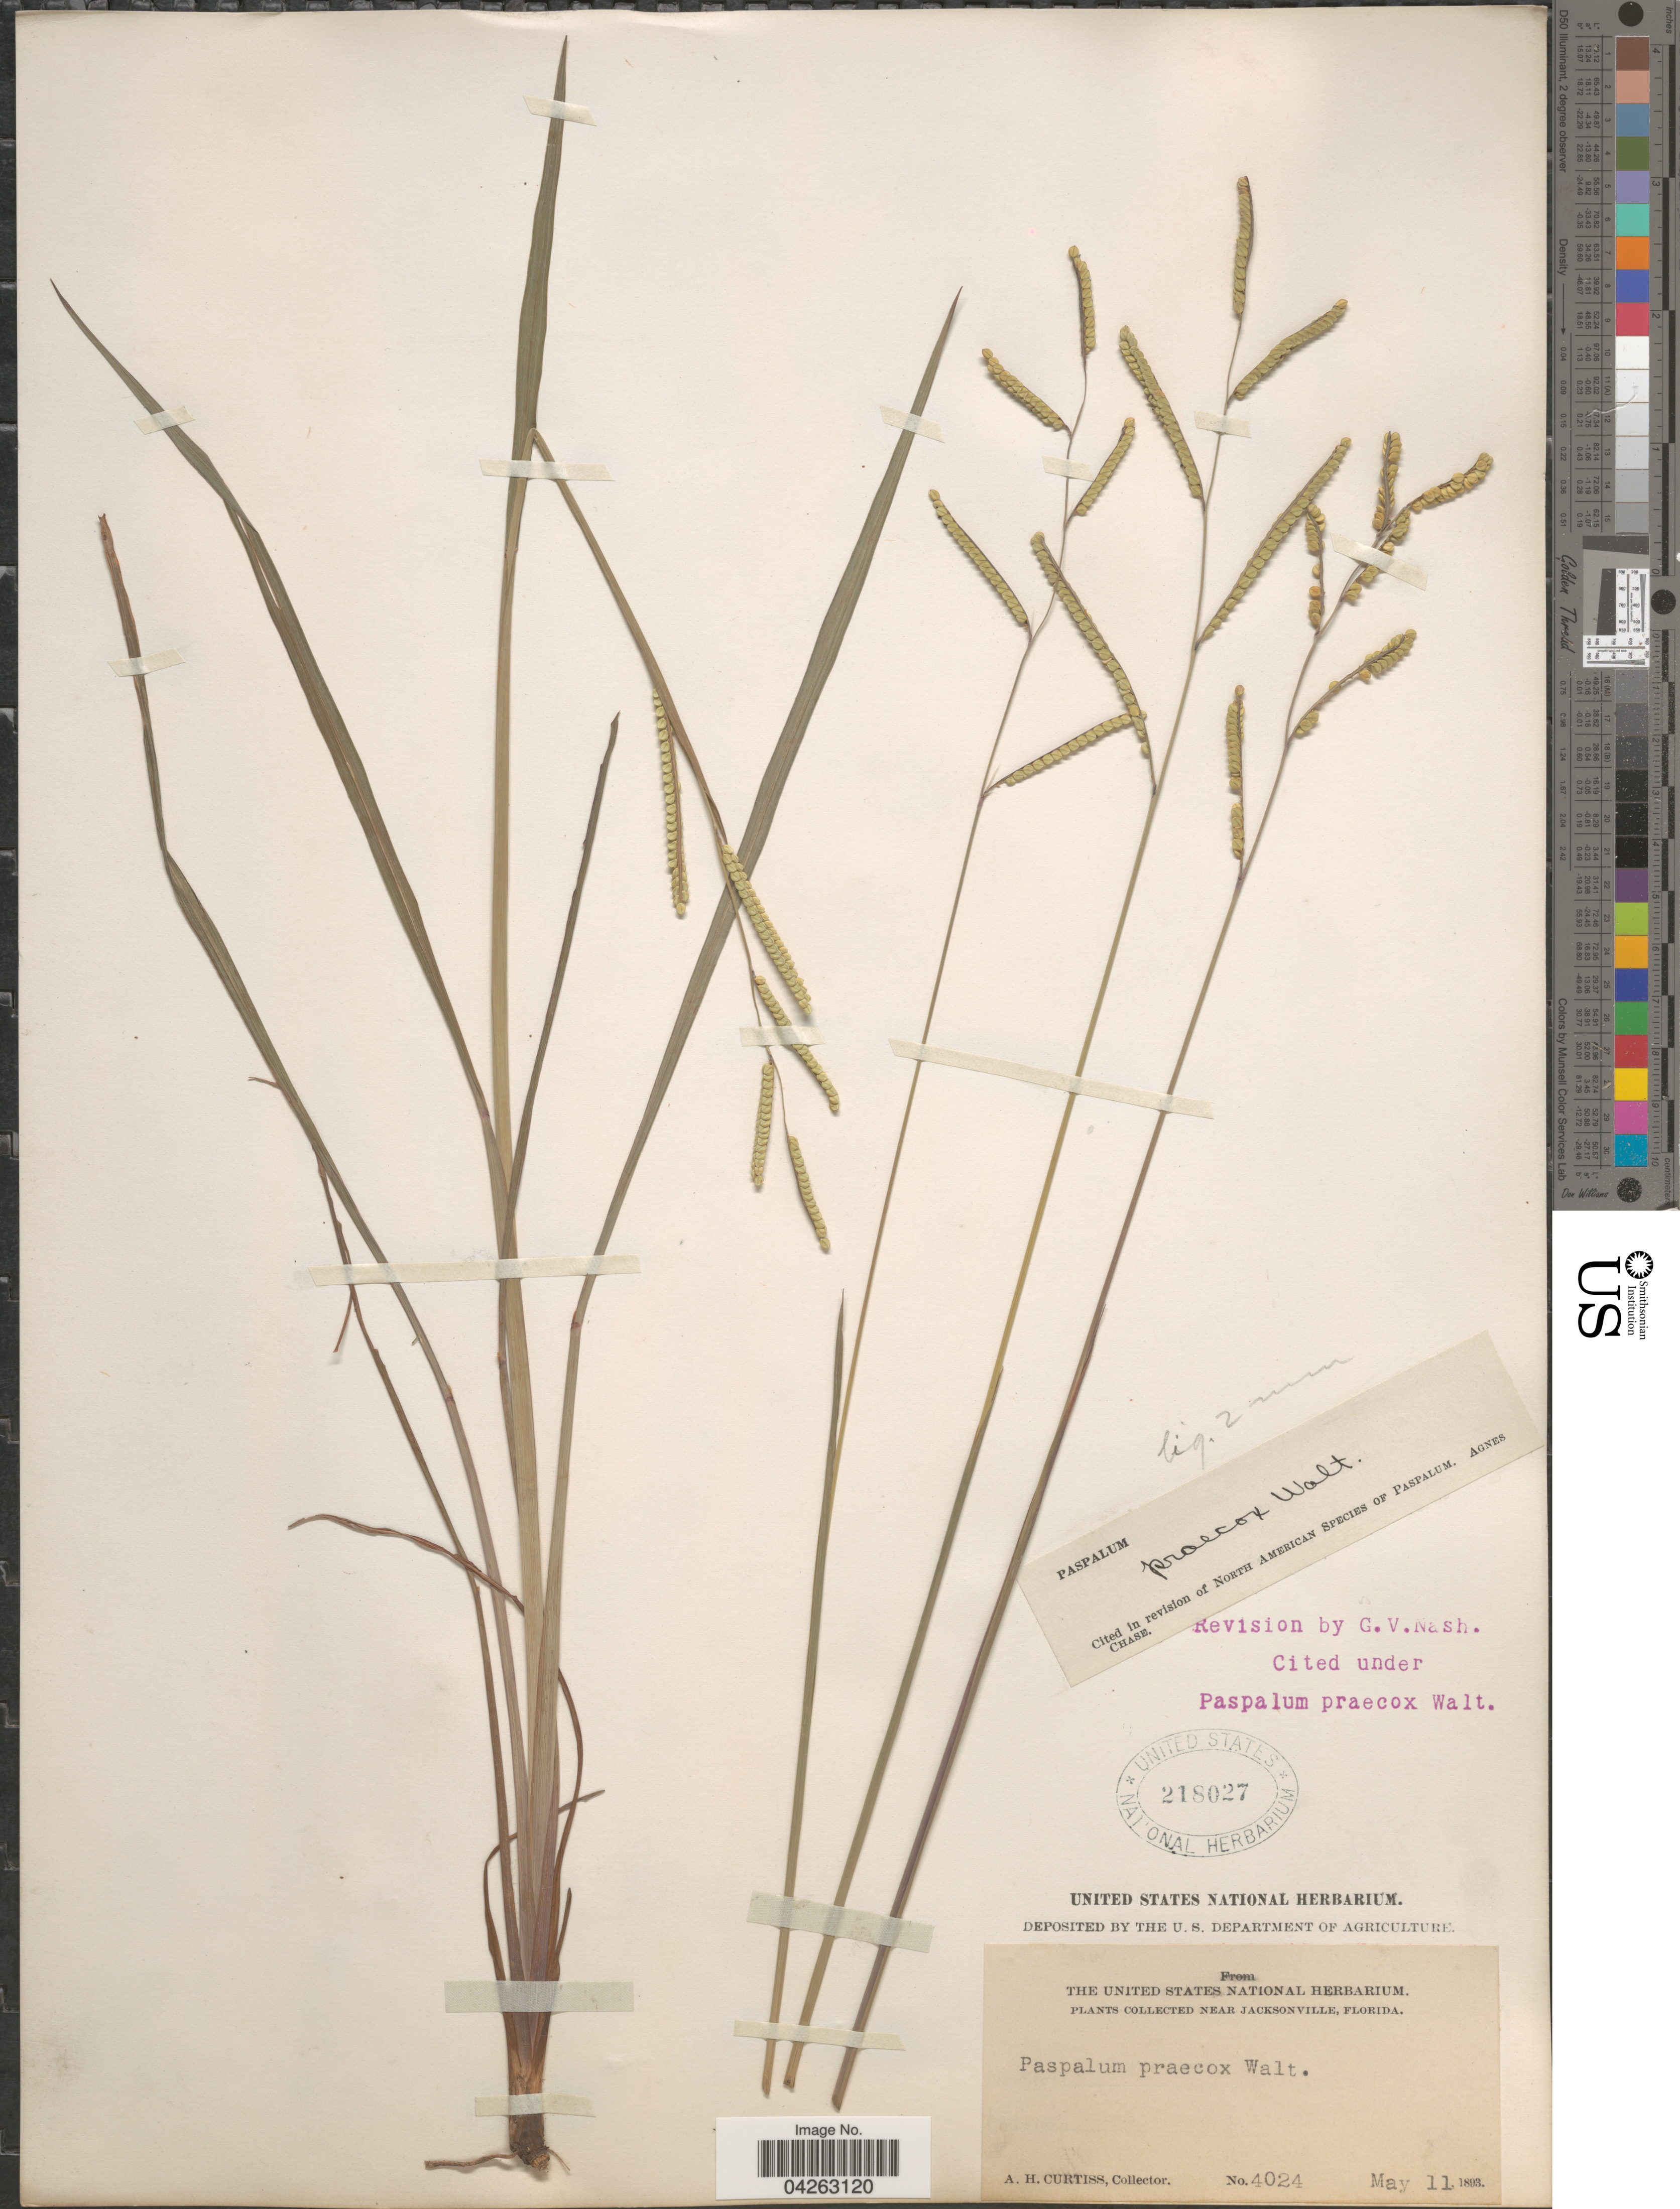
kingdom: Plantae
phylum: Tracheophyta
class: Liliopsida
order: Poales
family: Poaceae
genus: Paspalum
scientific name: Paspalum praecox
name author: Walter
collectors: A. H. Curtiss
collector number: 4024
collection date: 1893-05-11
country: United States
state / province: Florida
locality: Near Jacksonville.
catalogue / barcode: US 218027